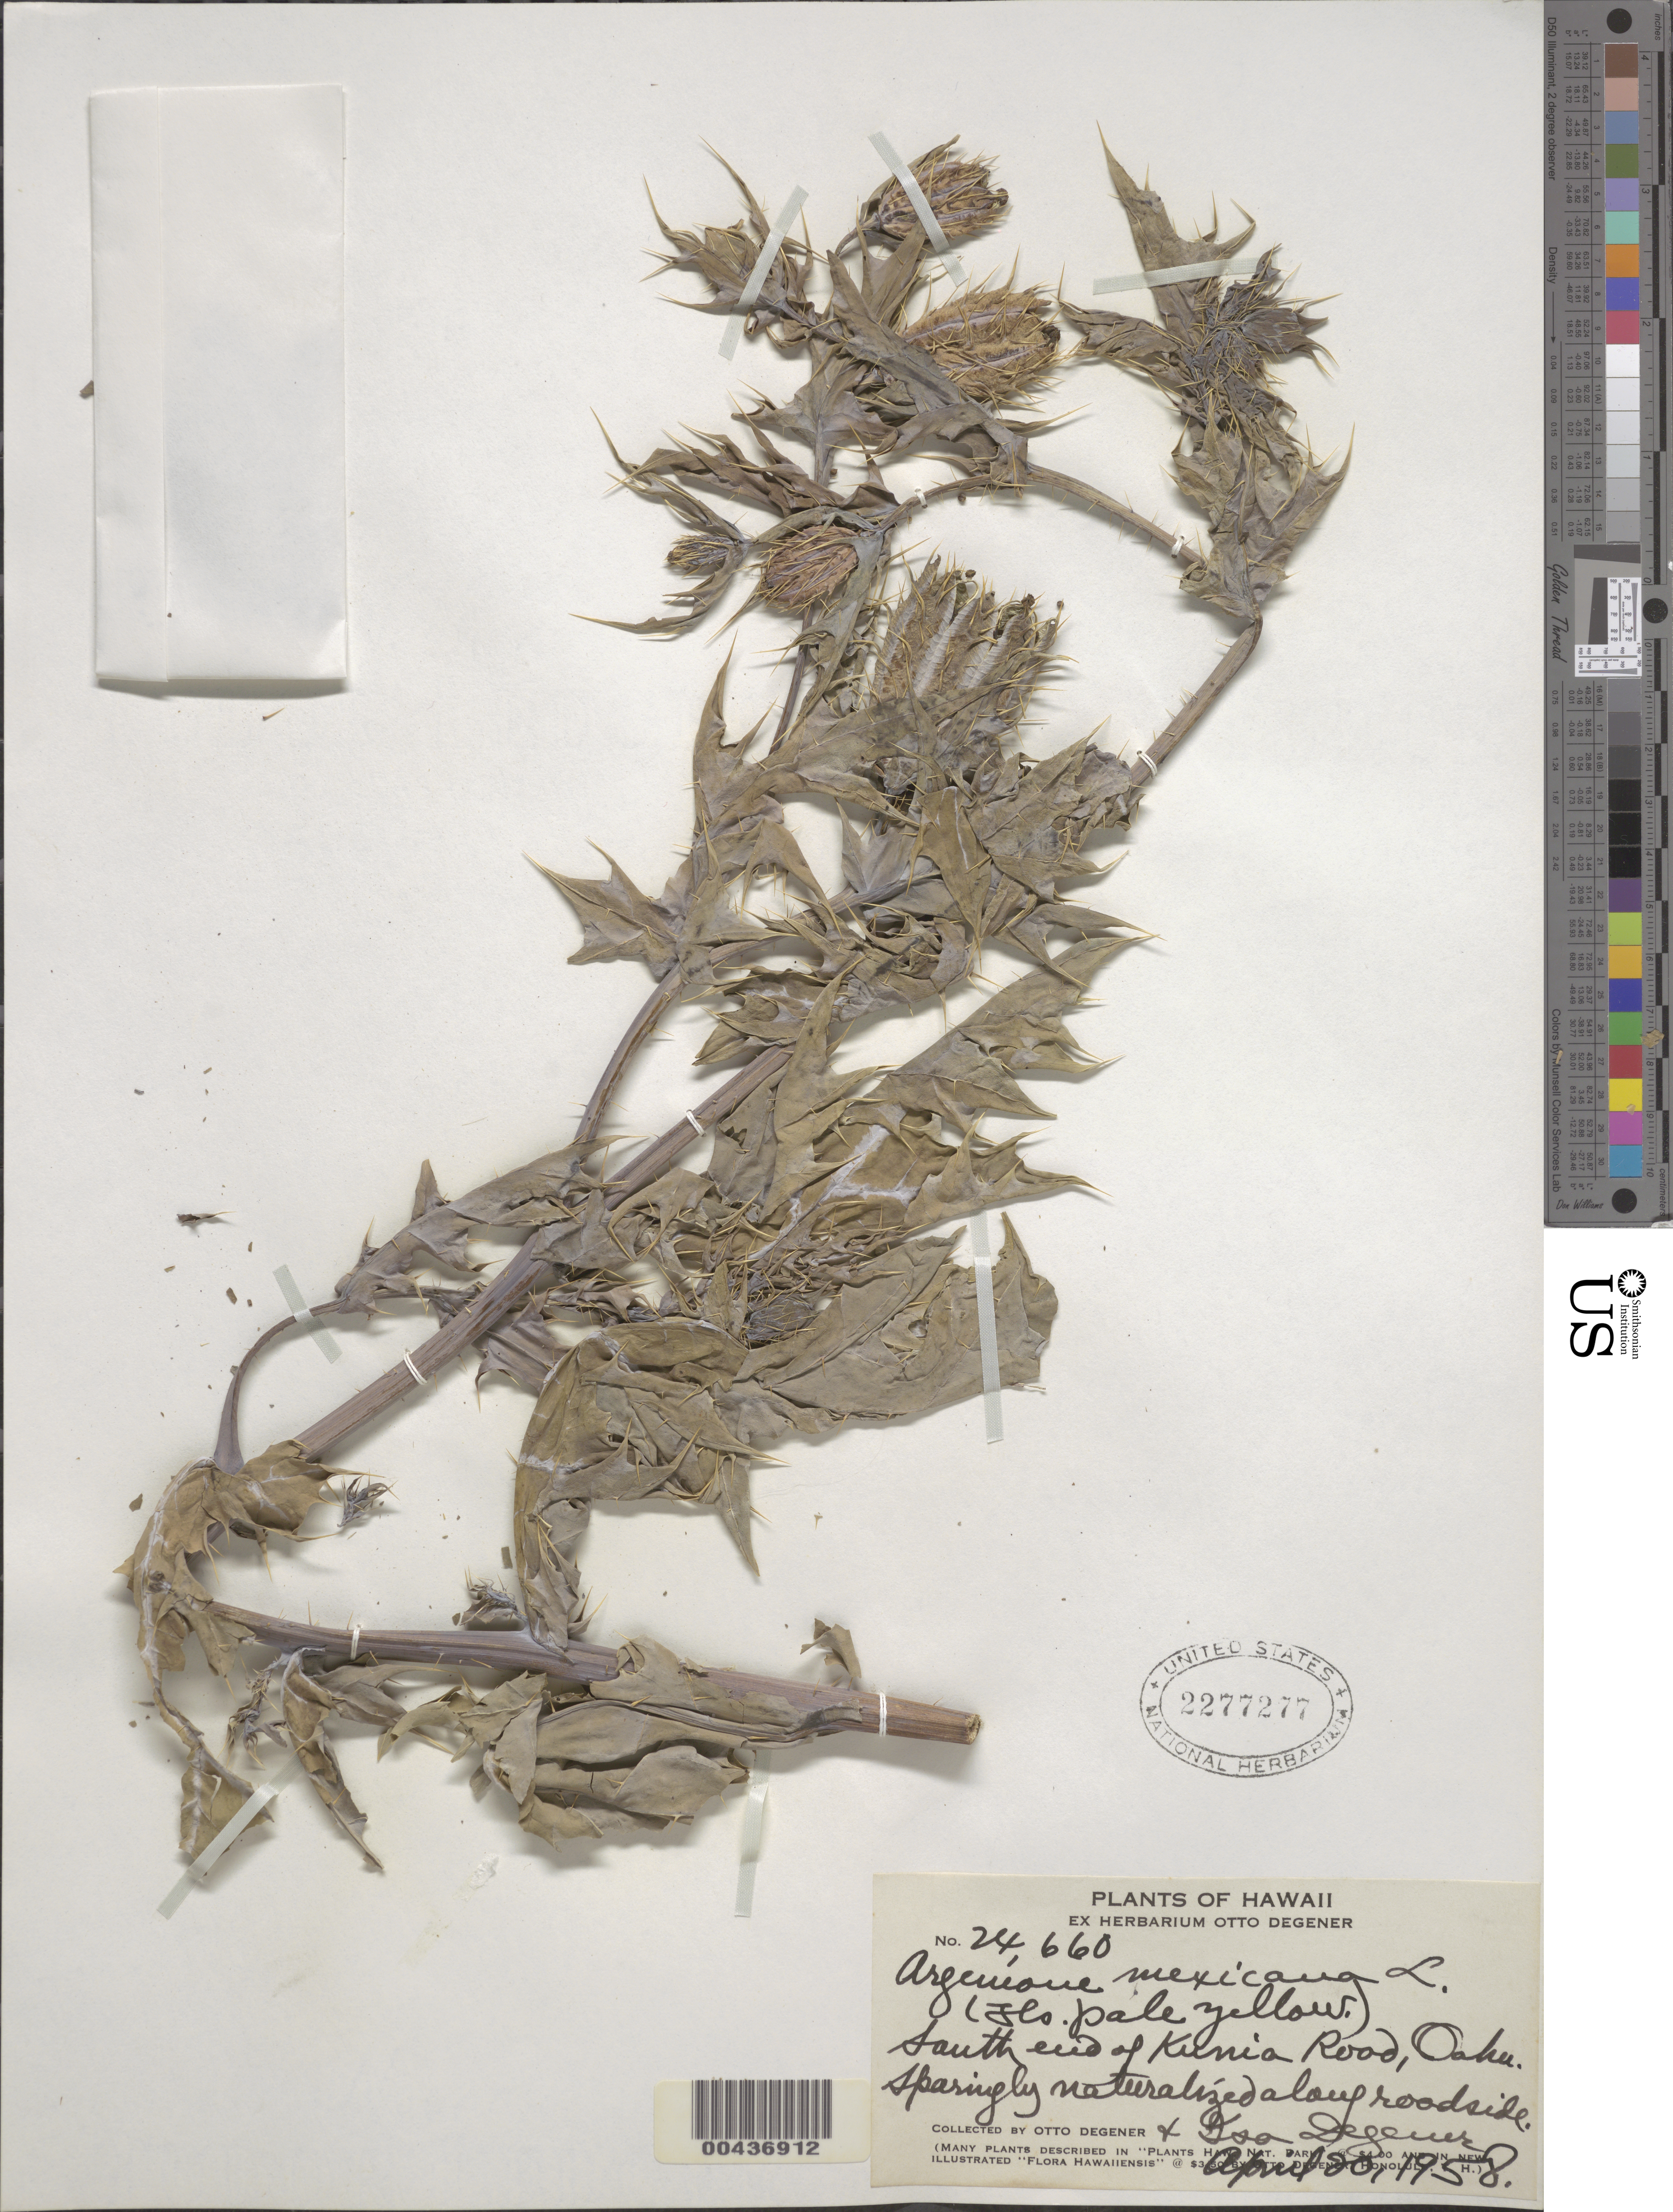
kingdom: Plantae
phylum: Tracheophyta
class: Magnoliopsida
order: Ranunculales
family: Papaveraceae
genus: Argemone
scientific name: Argemone mexicana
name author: L.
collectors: O. Degener & I. Degener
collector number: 24660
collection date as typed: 20 Apr 1958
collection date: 1958-04-20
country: United States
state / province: Hawaii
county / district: Honolulu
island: Oahu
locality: S end of Kunia Road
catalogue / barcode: US 2277277